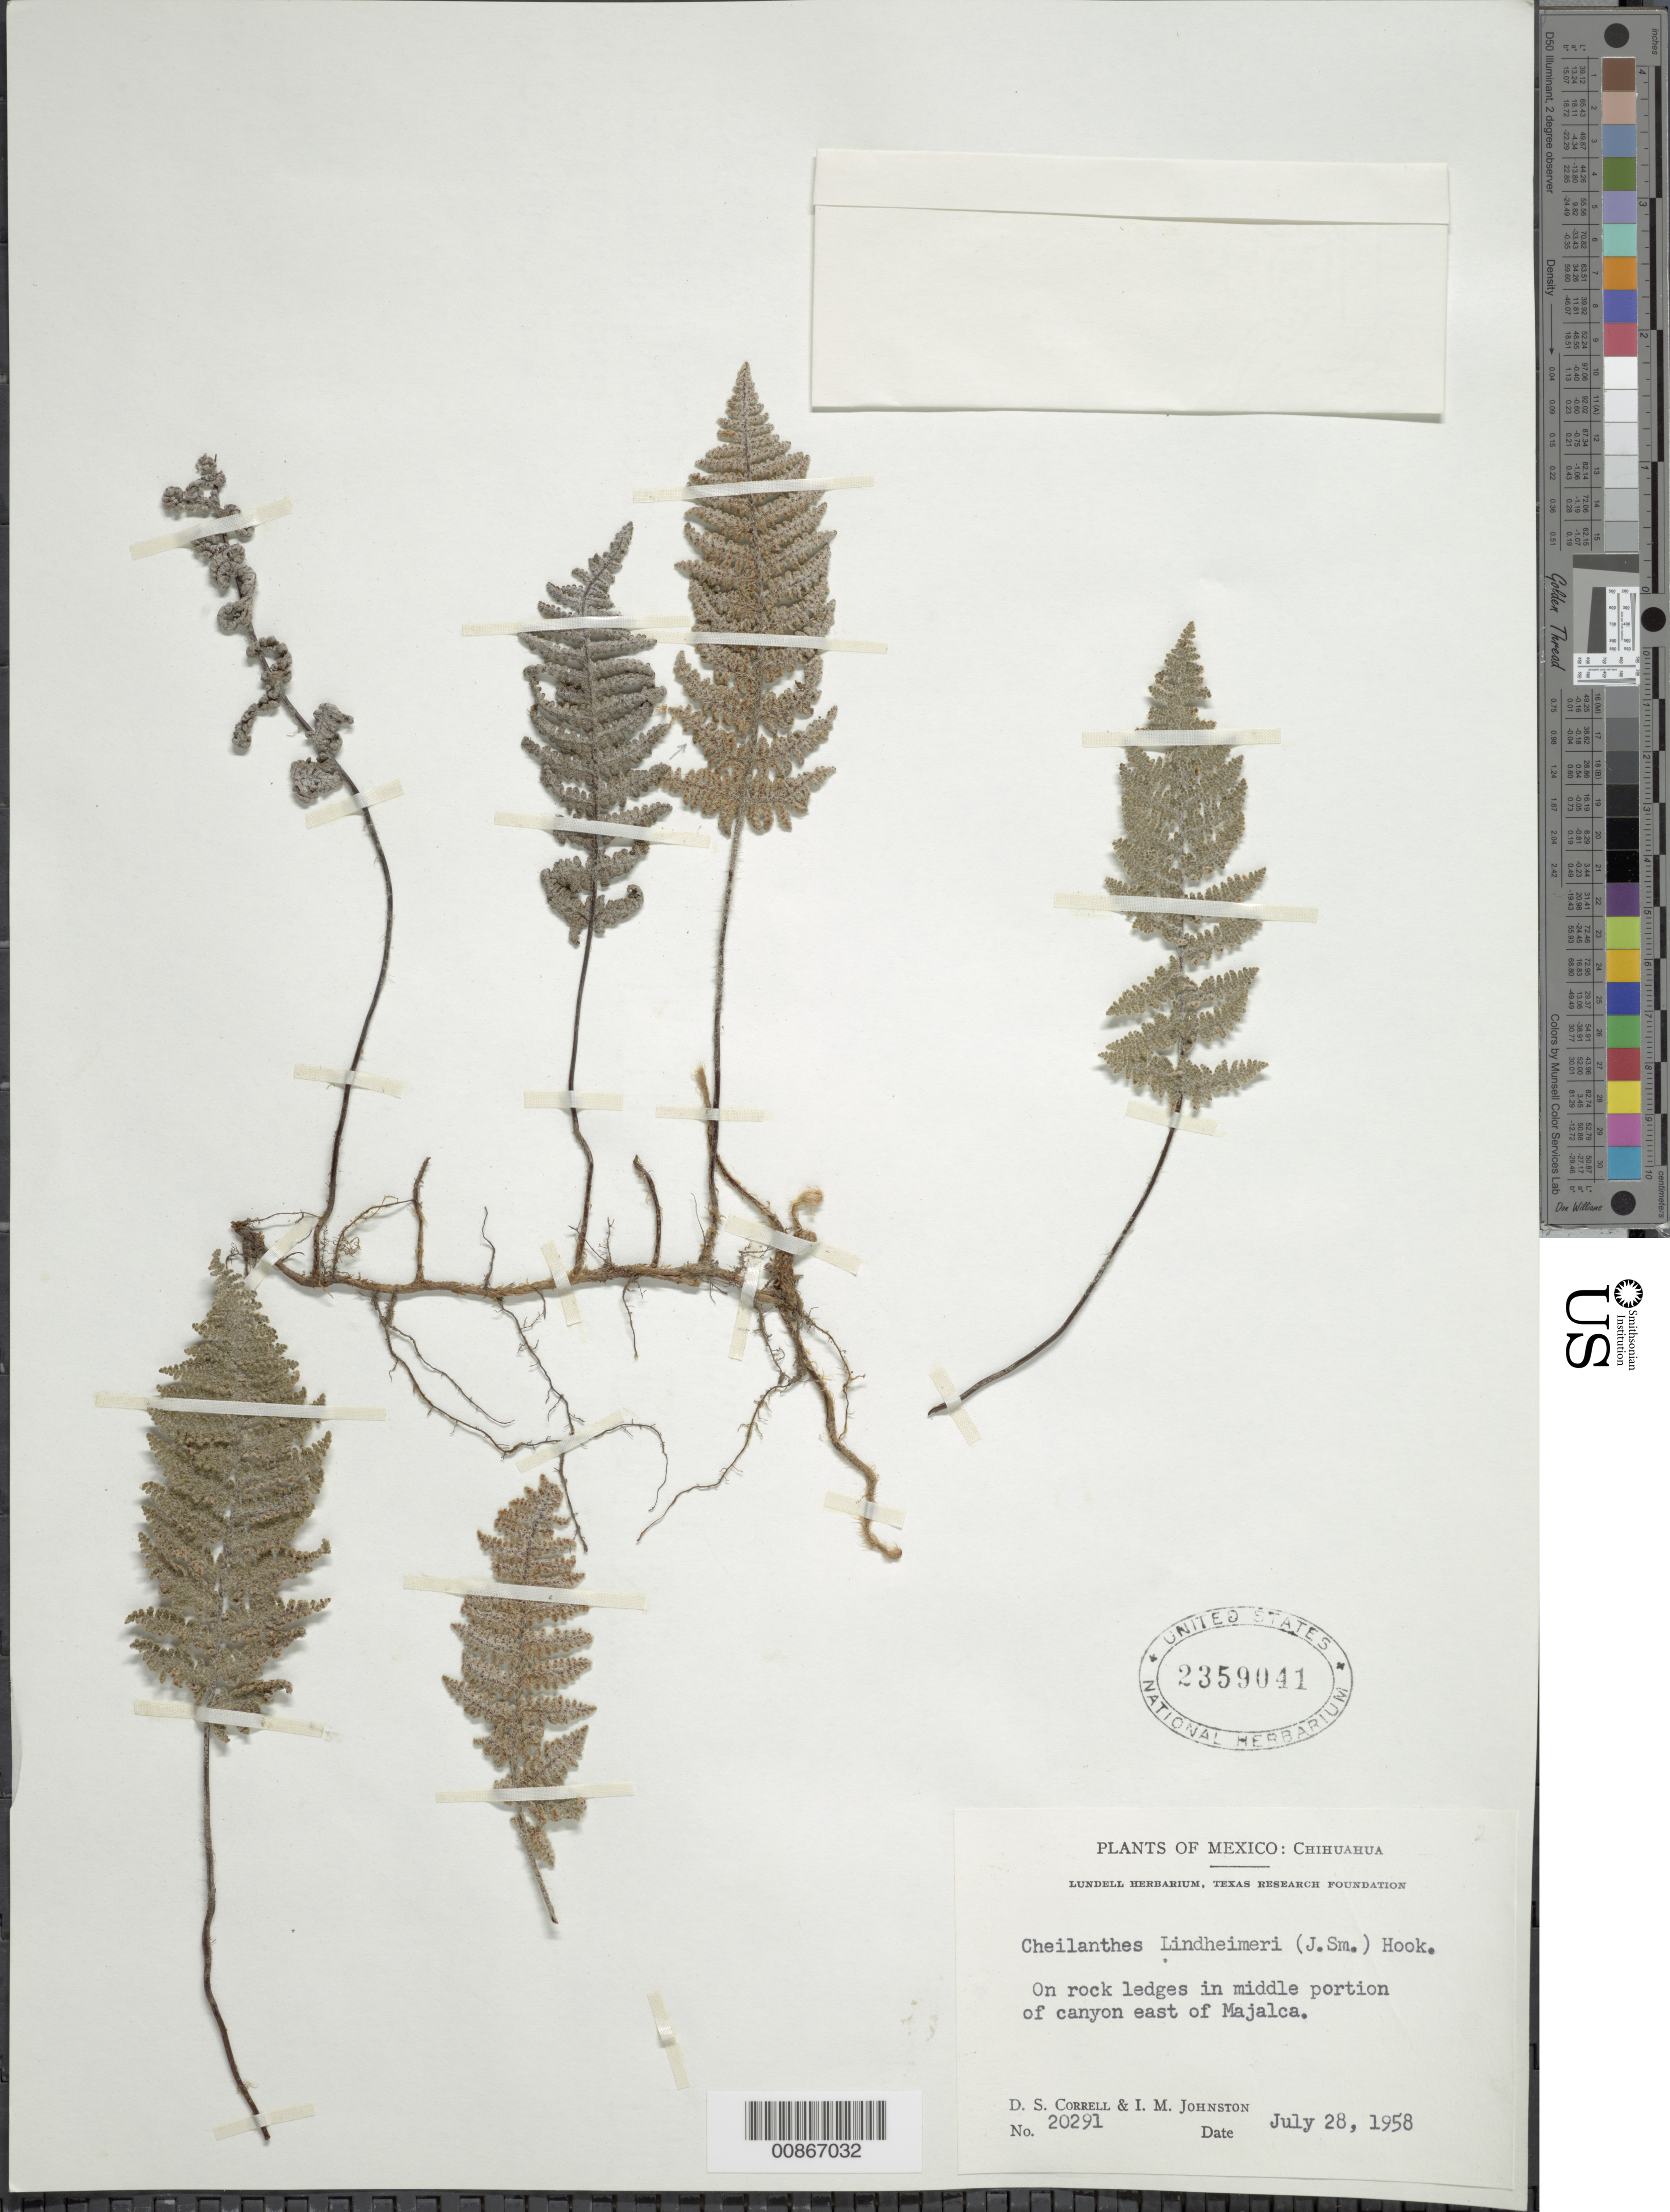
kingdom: Plantae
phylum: Tracheophyta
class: Polypodiopsida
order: Polypodiales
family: Pteridaceae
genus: Myriopteris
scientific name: Myriopteris lindheimeri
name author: (Hook.) J. Sm.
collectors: D. S. Correll & I.M. Johnston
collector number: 20291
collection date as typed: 28 Jul 1958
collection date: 1958-07-28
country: Mexico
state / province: Chihuahua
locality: In middle portion of canyon east of Majalca, Chihuahua.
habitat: On rock ledges.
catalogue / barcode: US 2359041